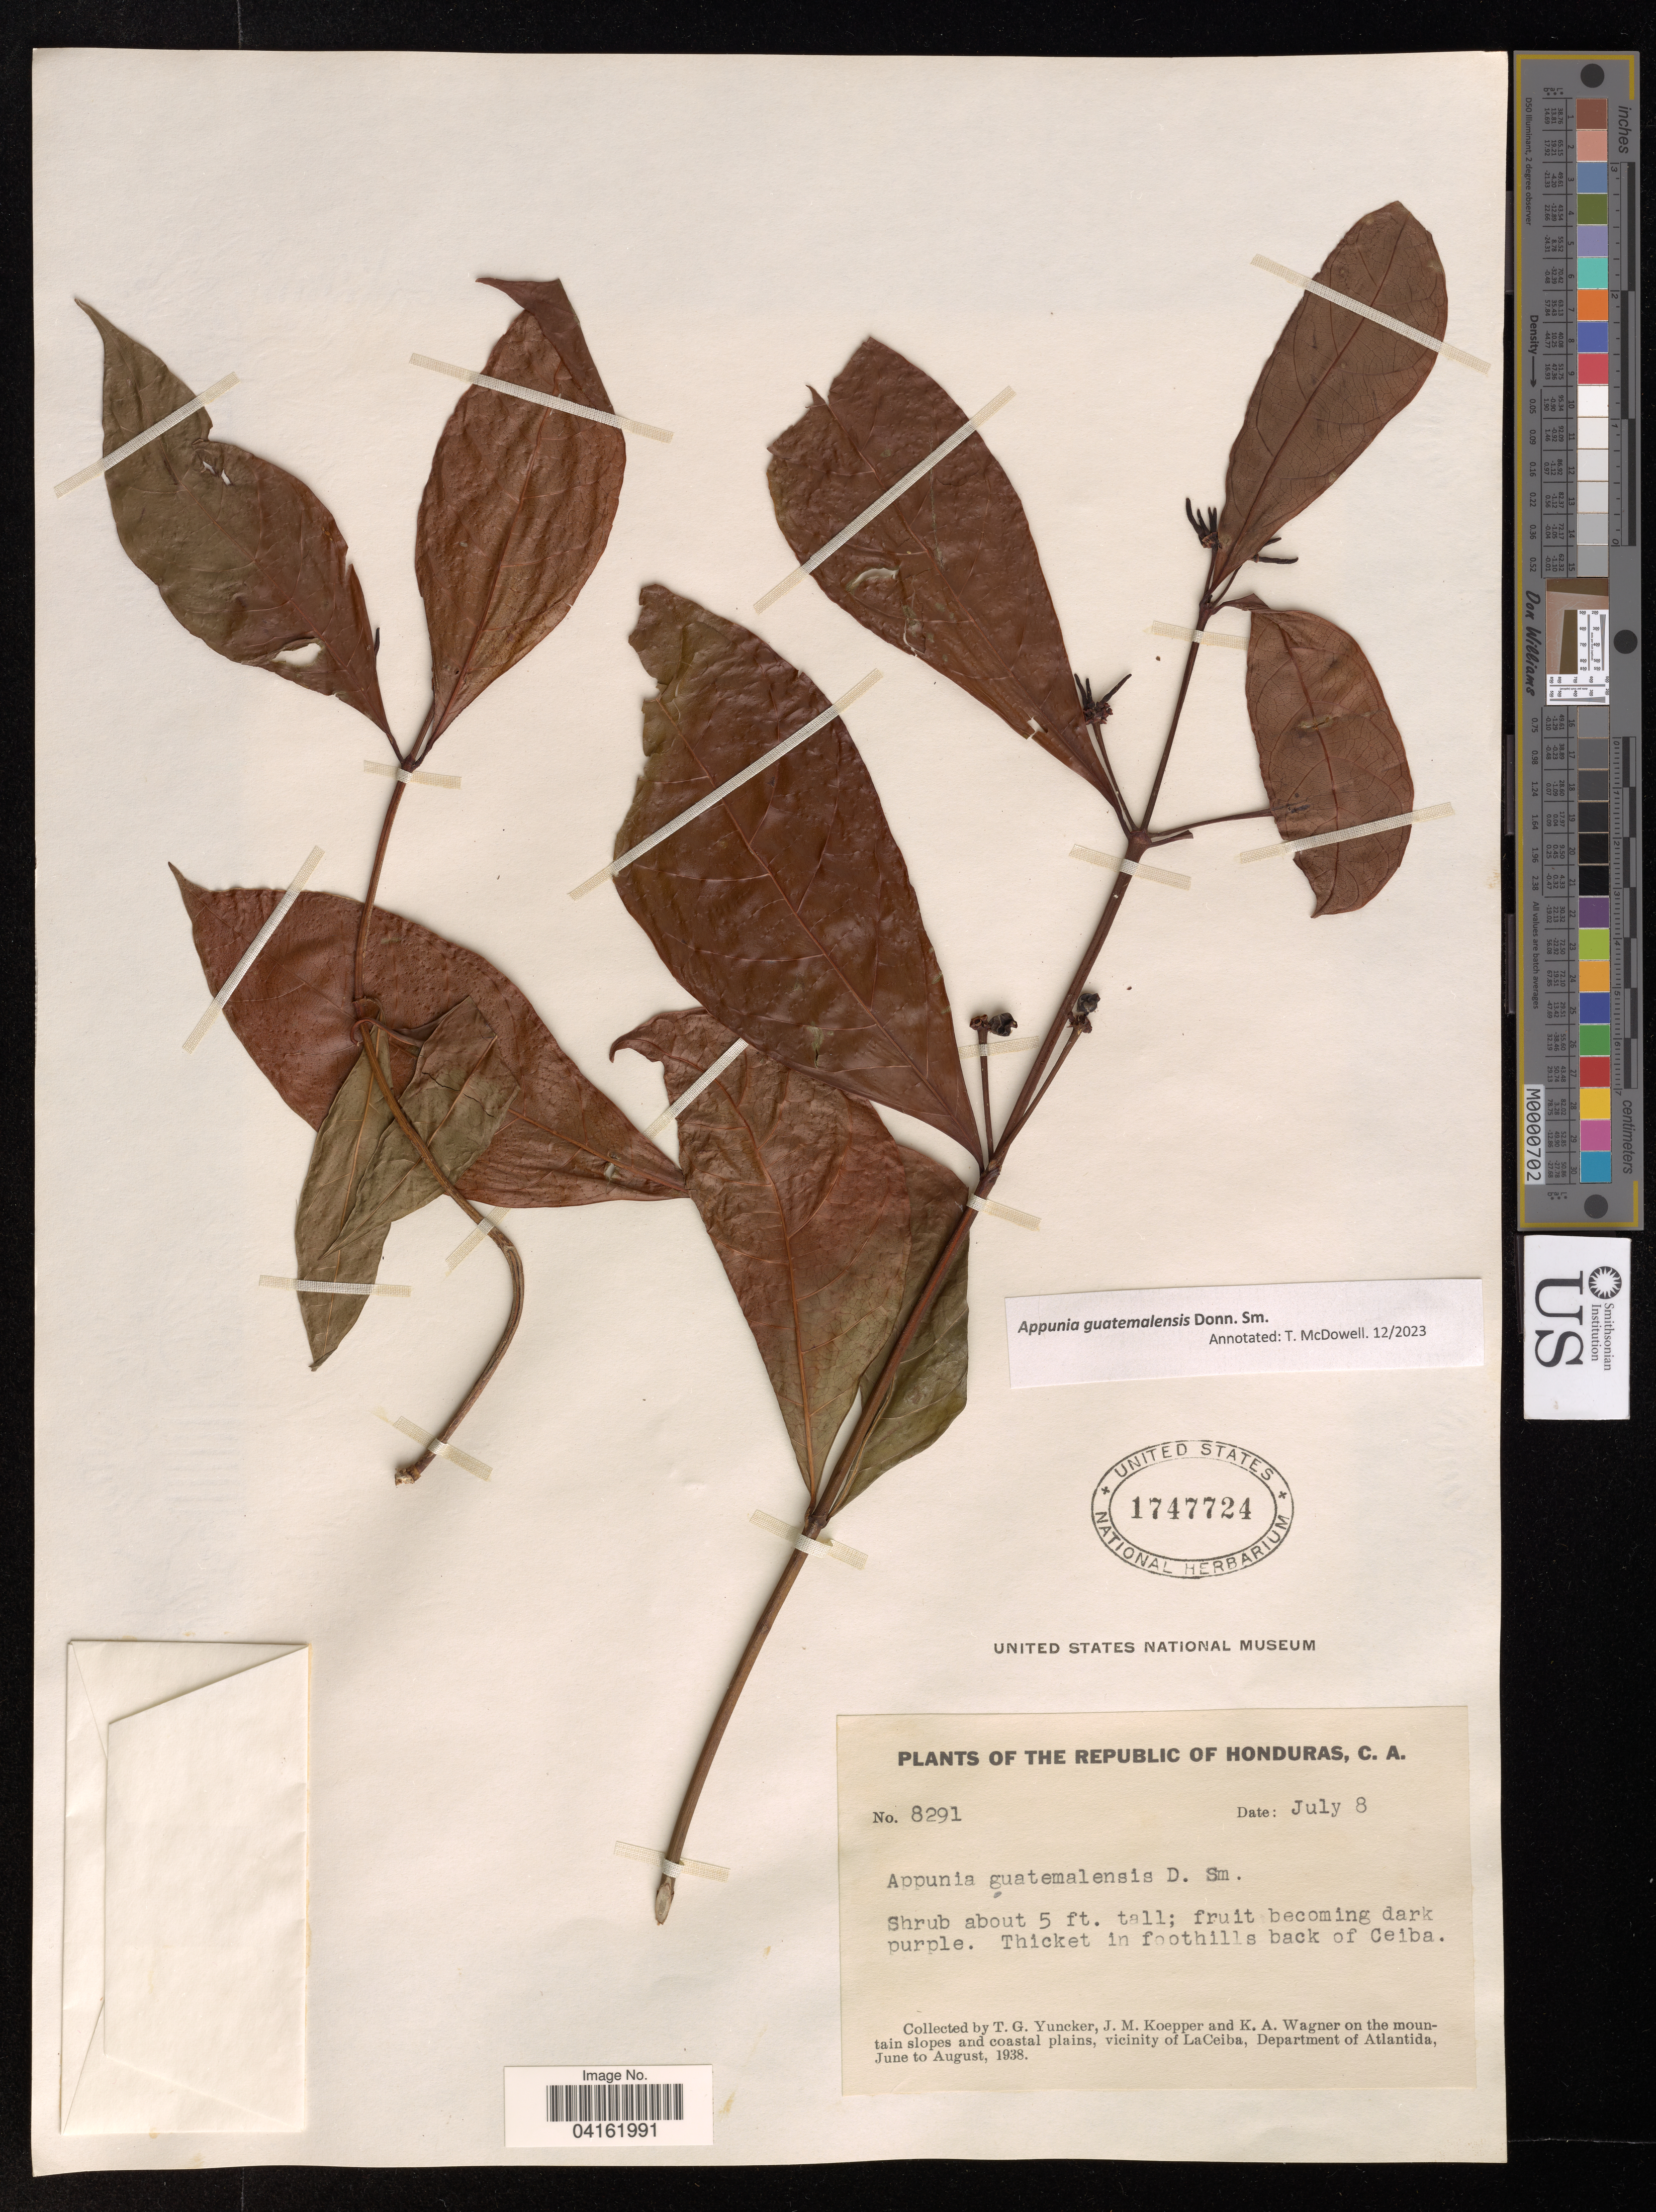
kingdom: Plantae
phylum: Tracheophyta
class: Magnoliopsida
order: Gentianales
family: Rubiaceae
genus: Appunia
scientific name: Appunia guatemalensis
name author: Donn. Sm.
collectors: T. G. Yuncker, J. M. Koepper & K. A. Wagner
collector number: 8291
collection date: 1938-07-08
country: Honduras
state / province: Atlantida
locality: C. A. Thicket in foothills back of Ceiba. On the mountain slopes and coastal plains, vicinity of LaCeiba.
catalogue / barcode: US 1747724